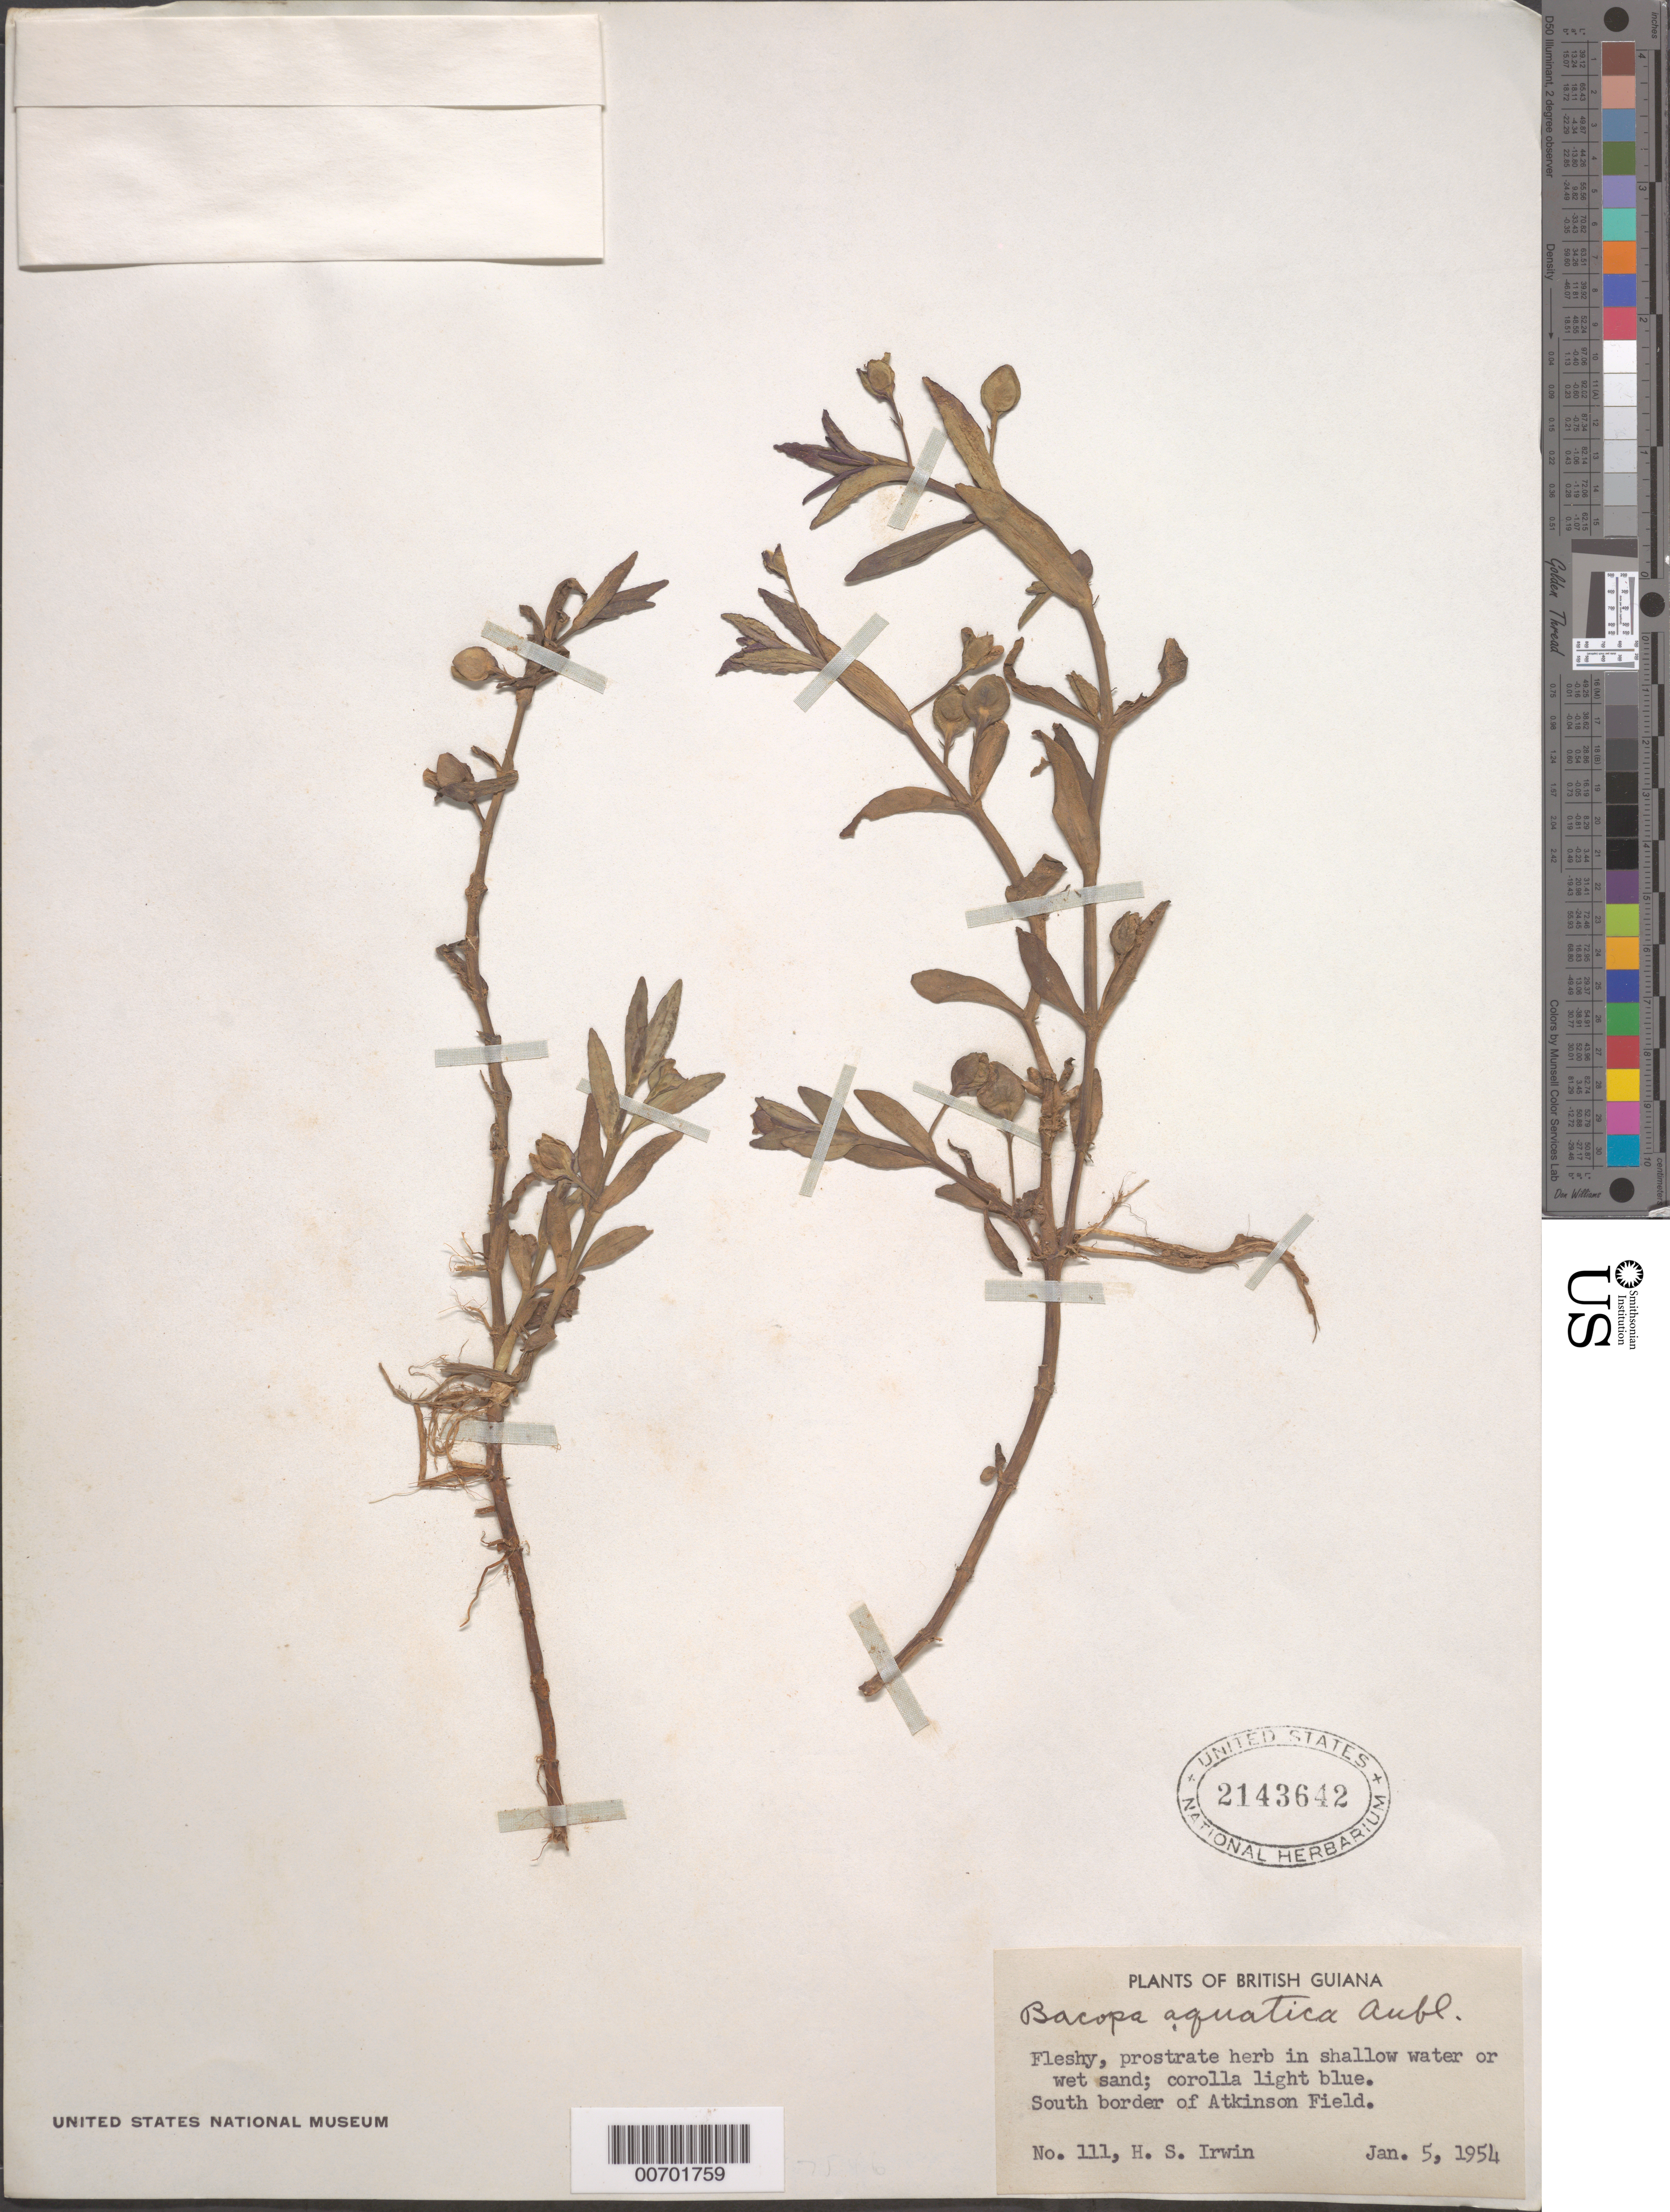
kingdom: Plantae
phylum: Tracheophyta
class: Magnoliopsida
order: Lamiales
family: Plantaginaceae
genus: Bacopa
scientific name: Bacopa aquatica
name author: Aubl.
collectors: H. Irwin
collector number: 111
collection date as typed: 5-Jan-54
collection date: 1954-01-05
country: Guyana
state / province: Demerara-Mahaica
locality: Atkinson Field, S border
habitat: In shallow water or wet sand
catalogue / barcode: US 2143642